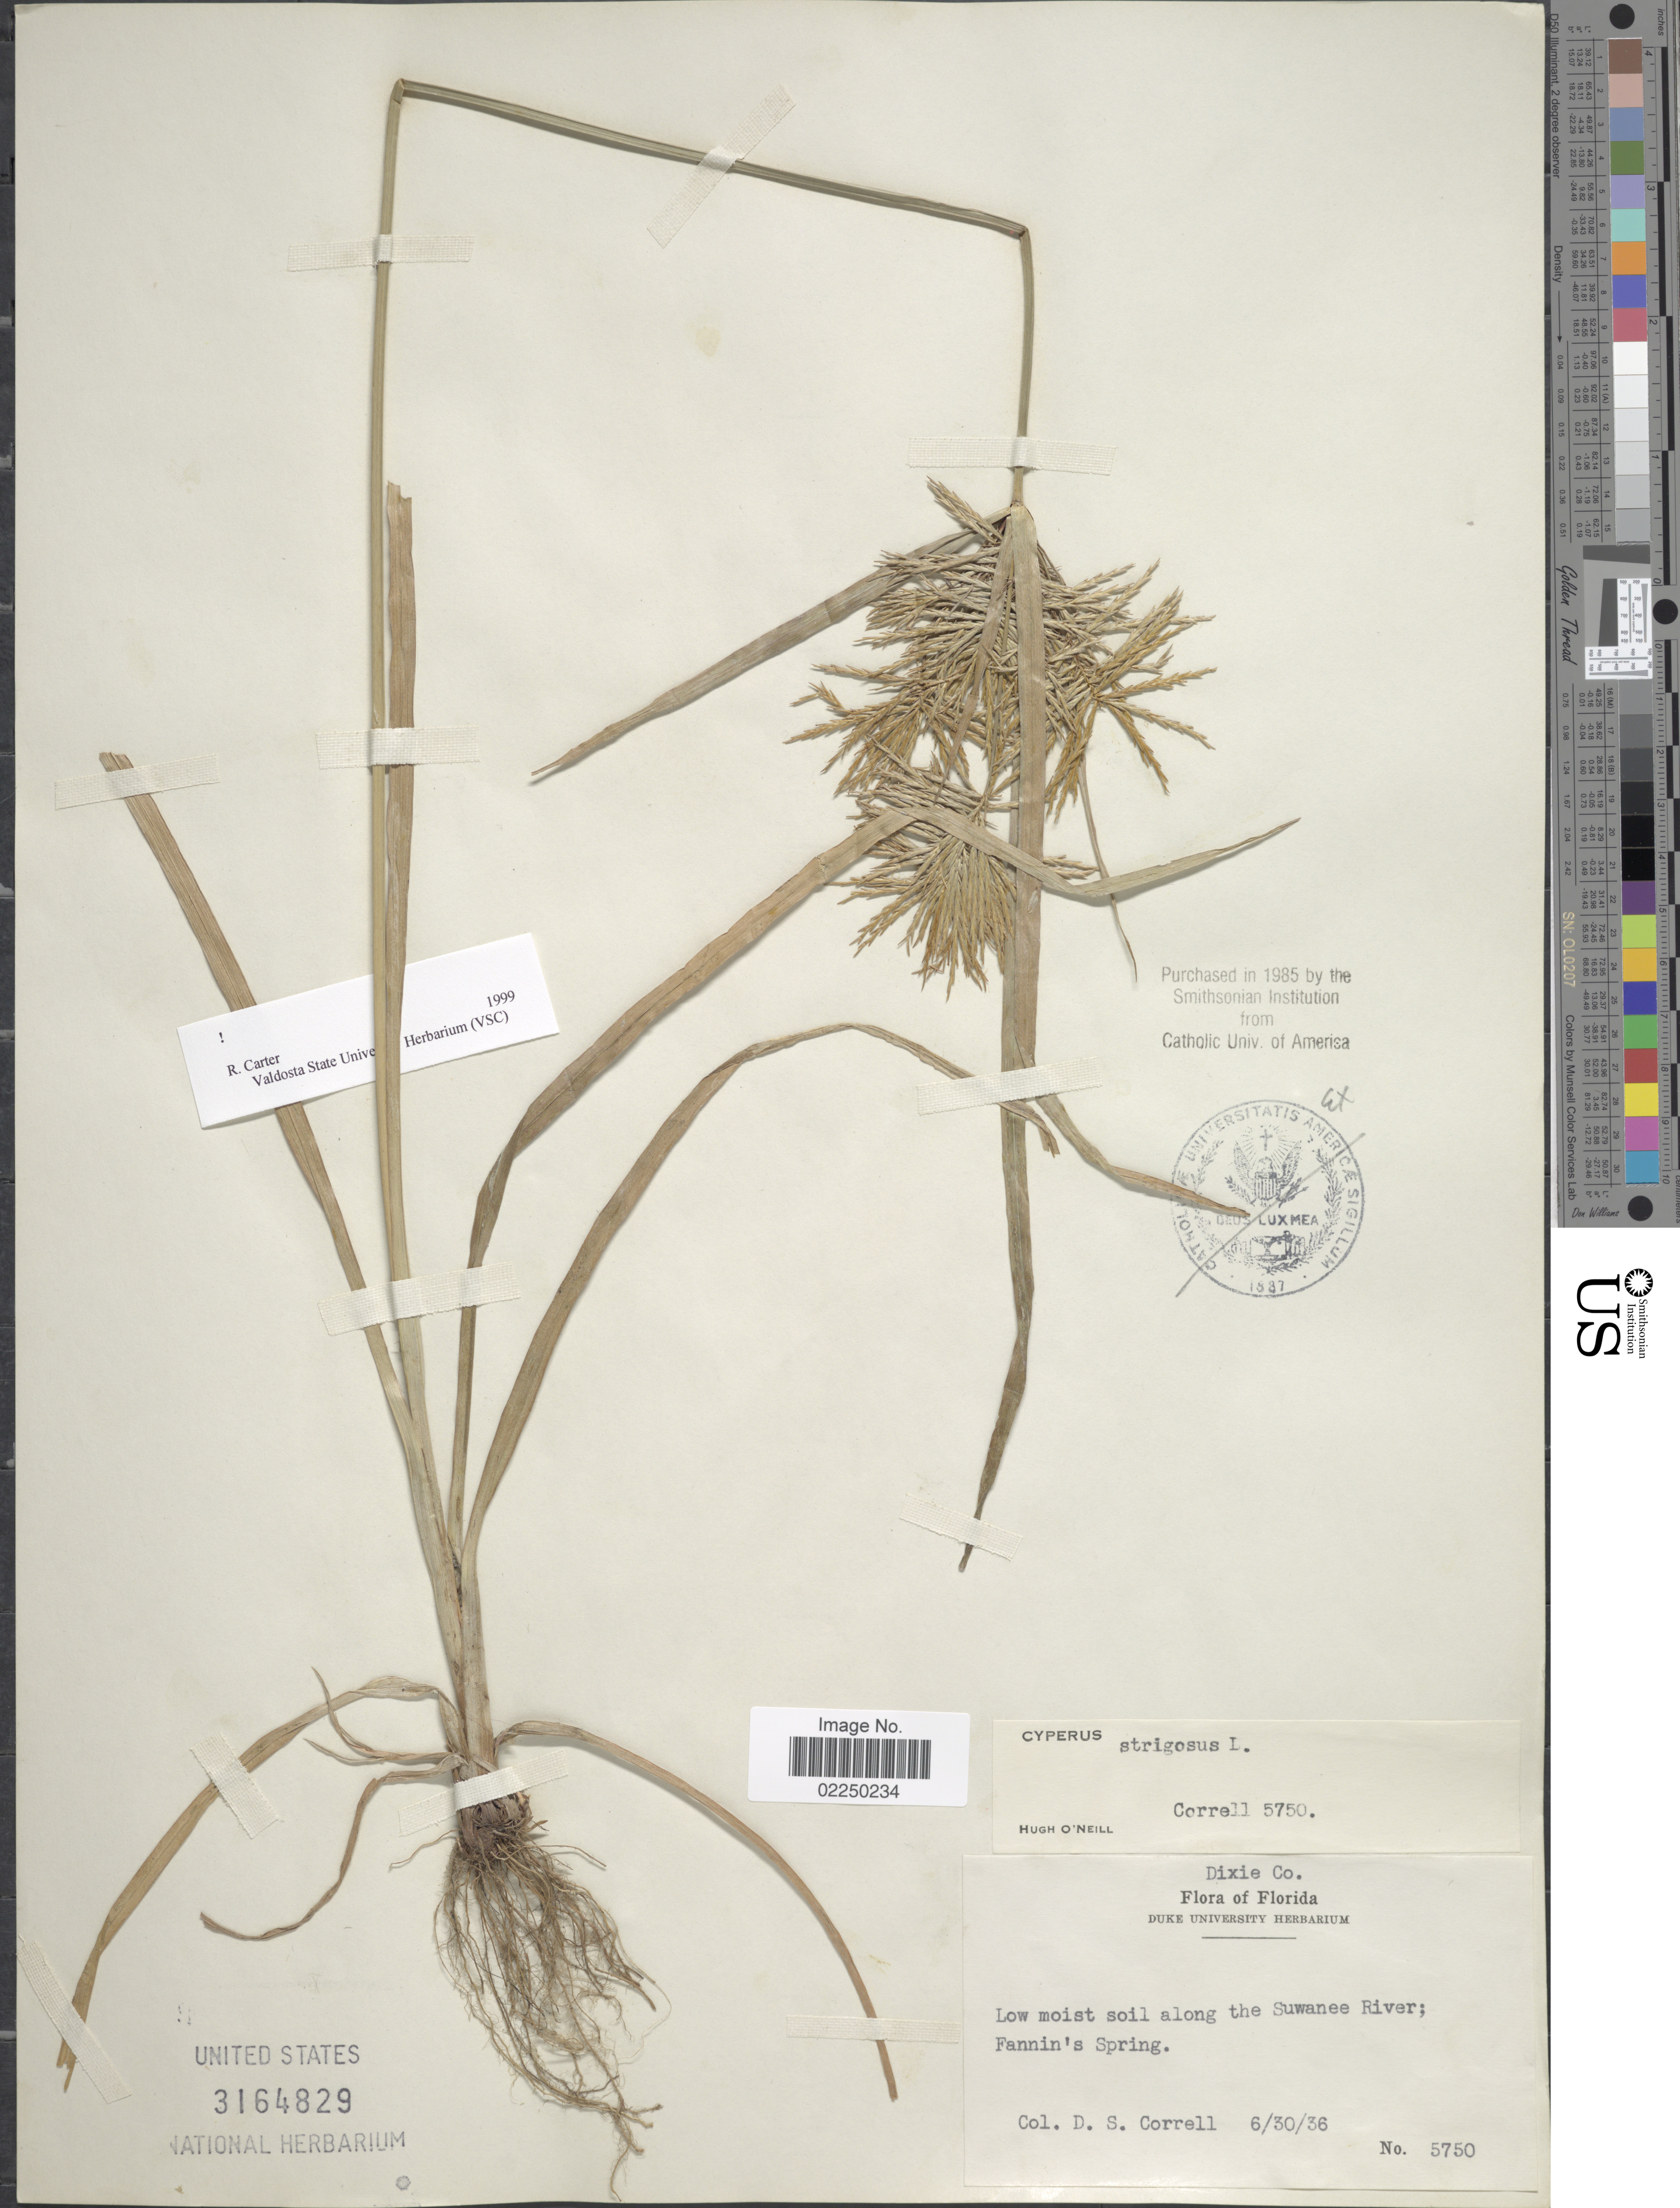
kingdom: Plantae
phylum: Tracheophyta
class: Liliopsida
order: Poales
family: Cyperaceae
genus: Cyperus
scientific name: Cyperus strigosus L.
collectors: D. S. Correll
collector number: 5750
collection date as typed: Transcribed d/m/y: 30/6/36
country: United States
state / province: Florida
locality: Dixie Co., low moist soil along the Suwanee River; Fannin's Spring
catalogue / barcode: US 3164829